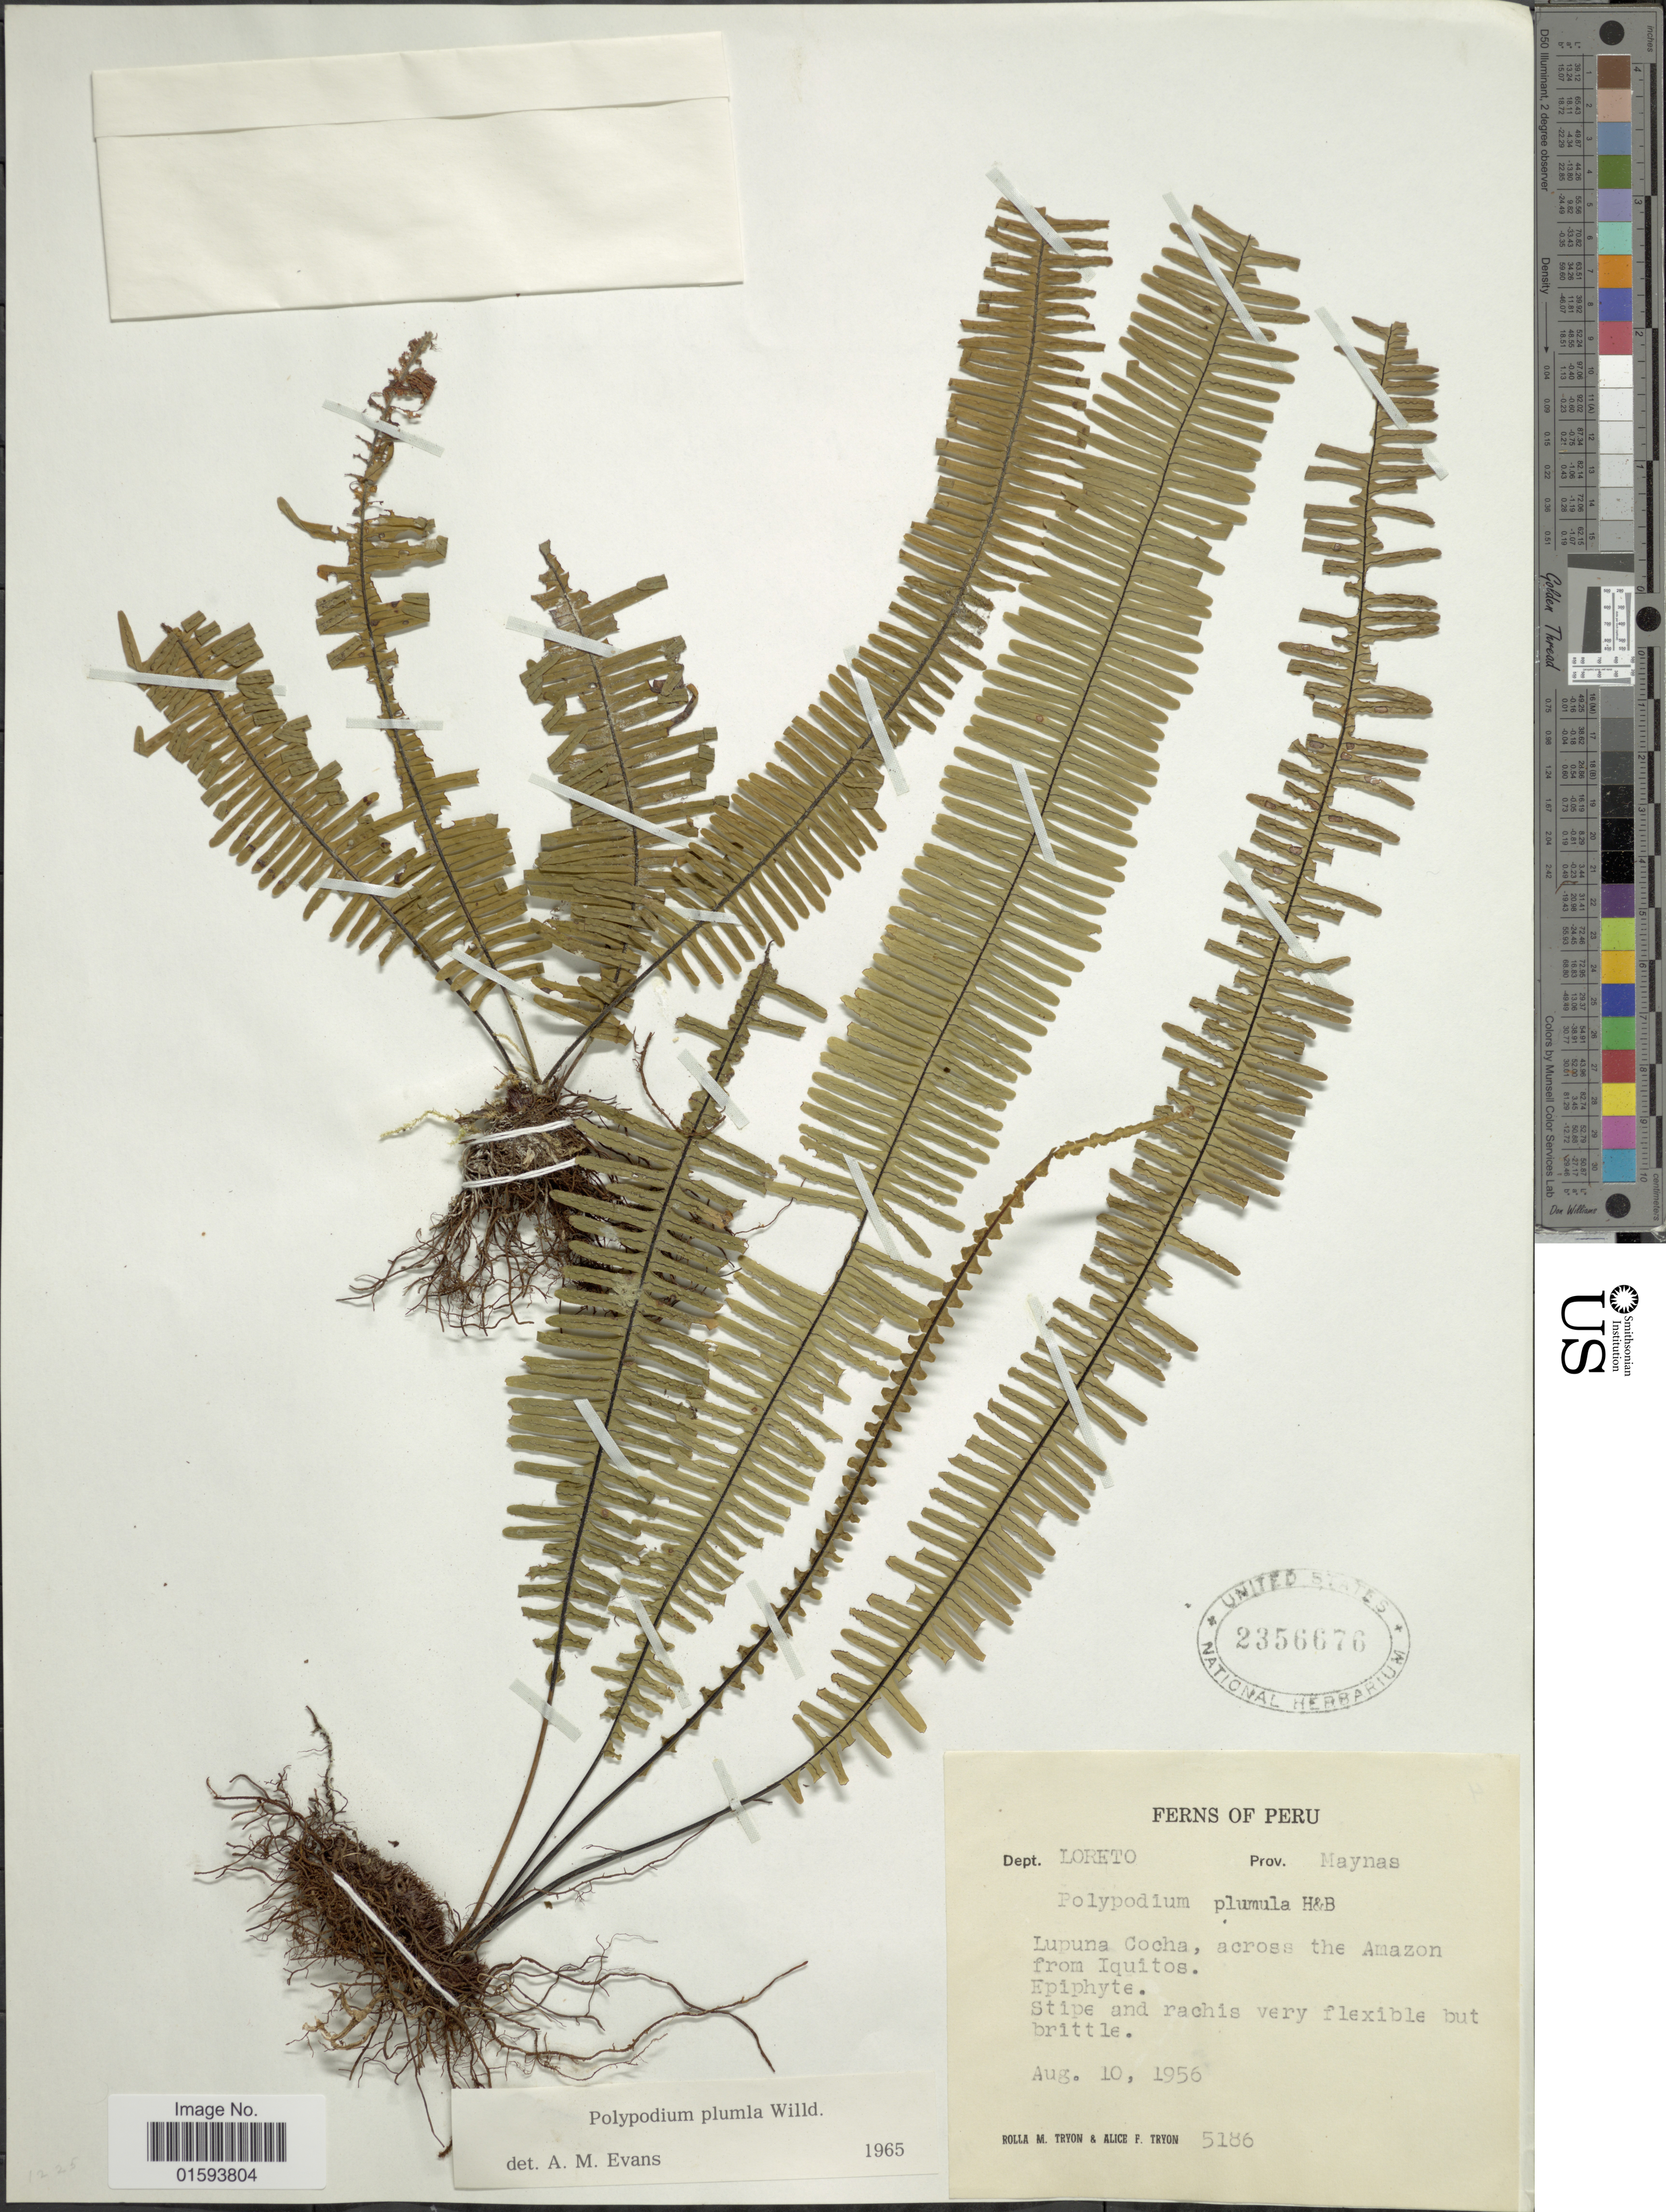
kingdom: Plantae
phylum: Tracheophyta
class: Polypodiopsida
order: Polypodiales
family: Polypodiaceae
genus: Pecluma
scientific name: Pecluma plumula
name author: (Humb. & Bonpl. ex Willd.) M.G. Price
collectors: R. M. Tryon & A. F. Tryon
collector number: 5186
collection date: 1956-08-10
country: Peru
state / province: Loreto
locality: Dept. Loreto, Prov. Maynas, Lupuna Cocha, across the Amazon from Iquitos.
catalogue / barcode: US 2356676